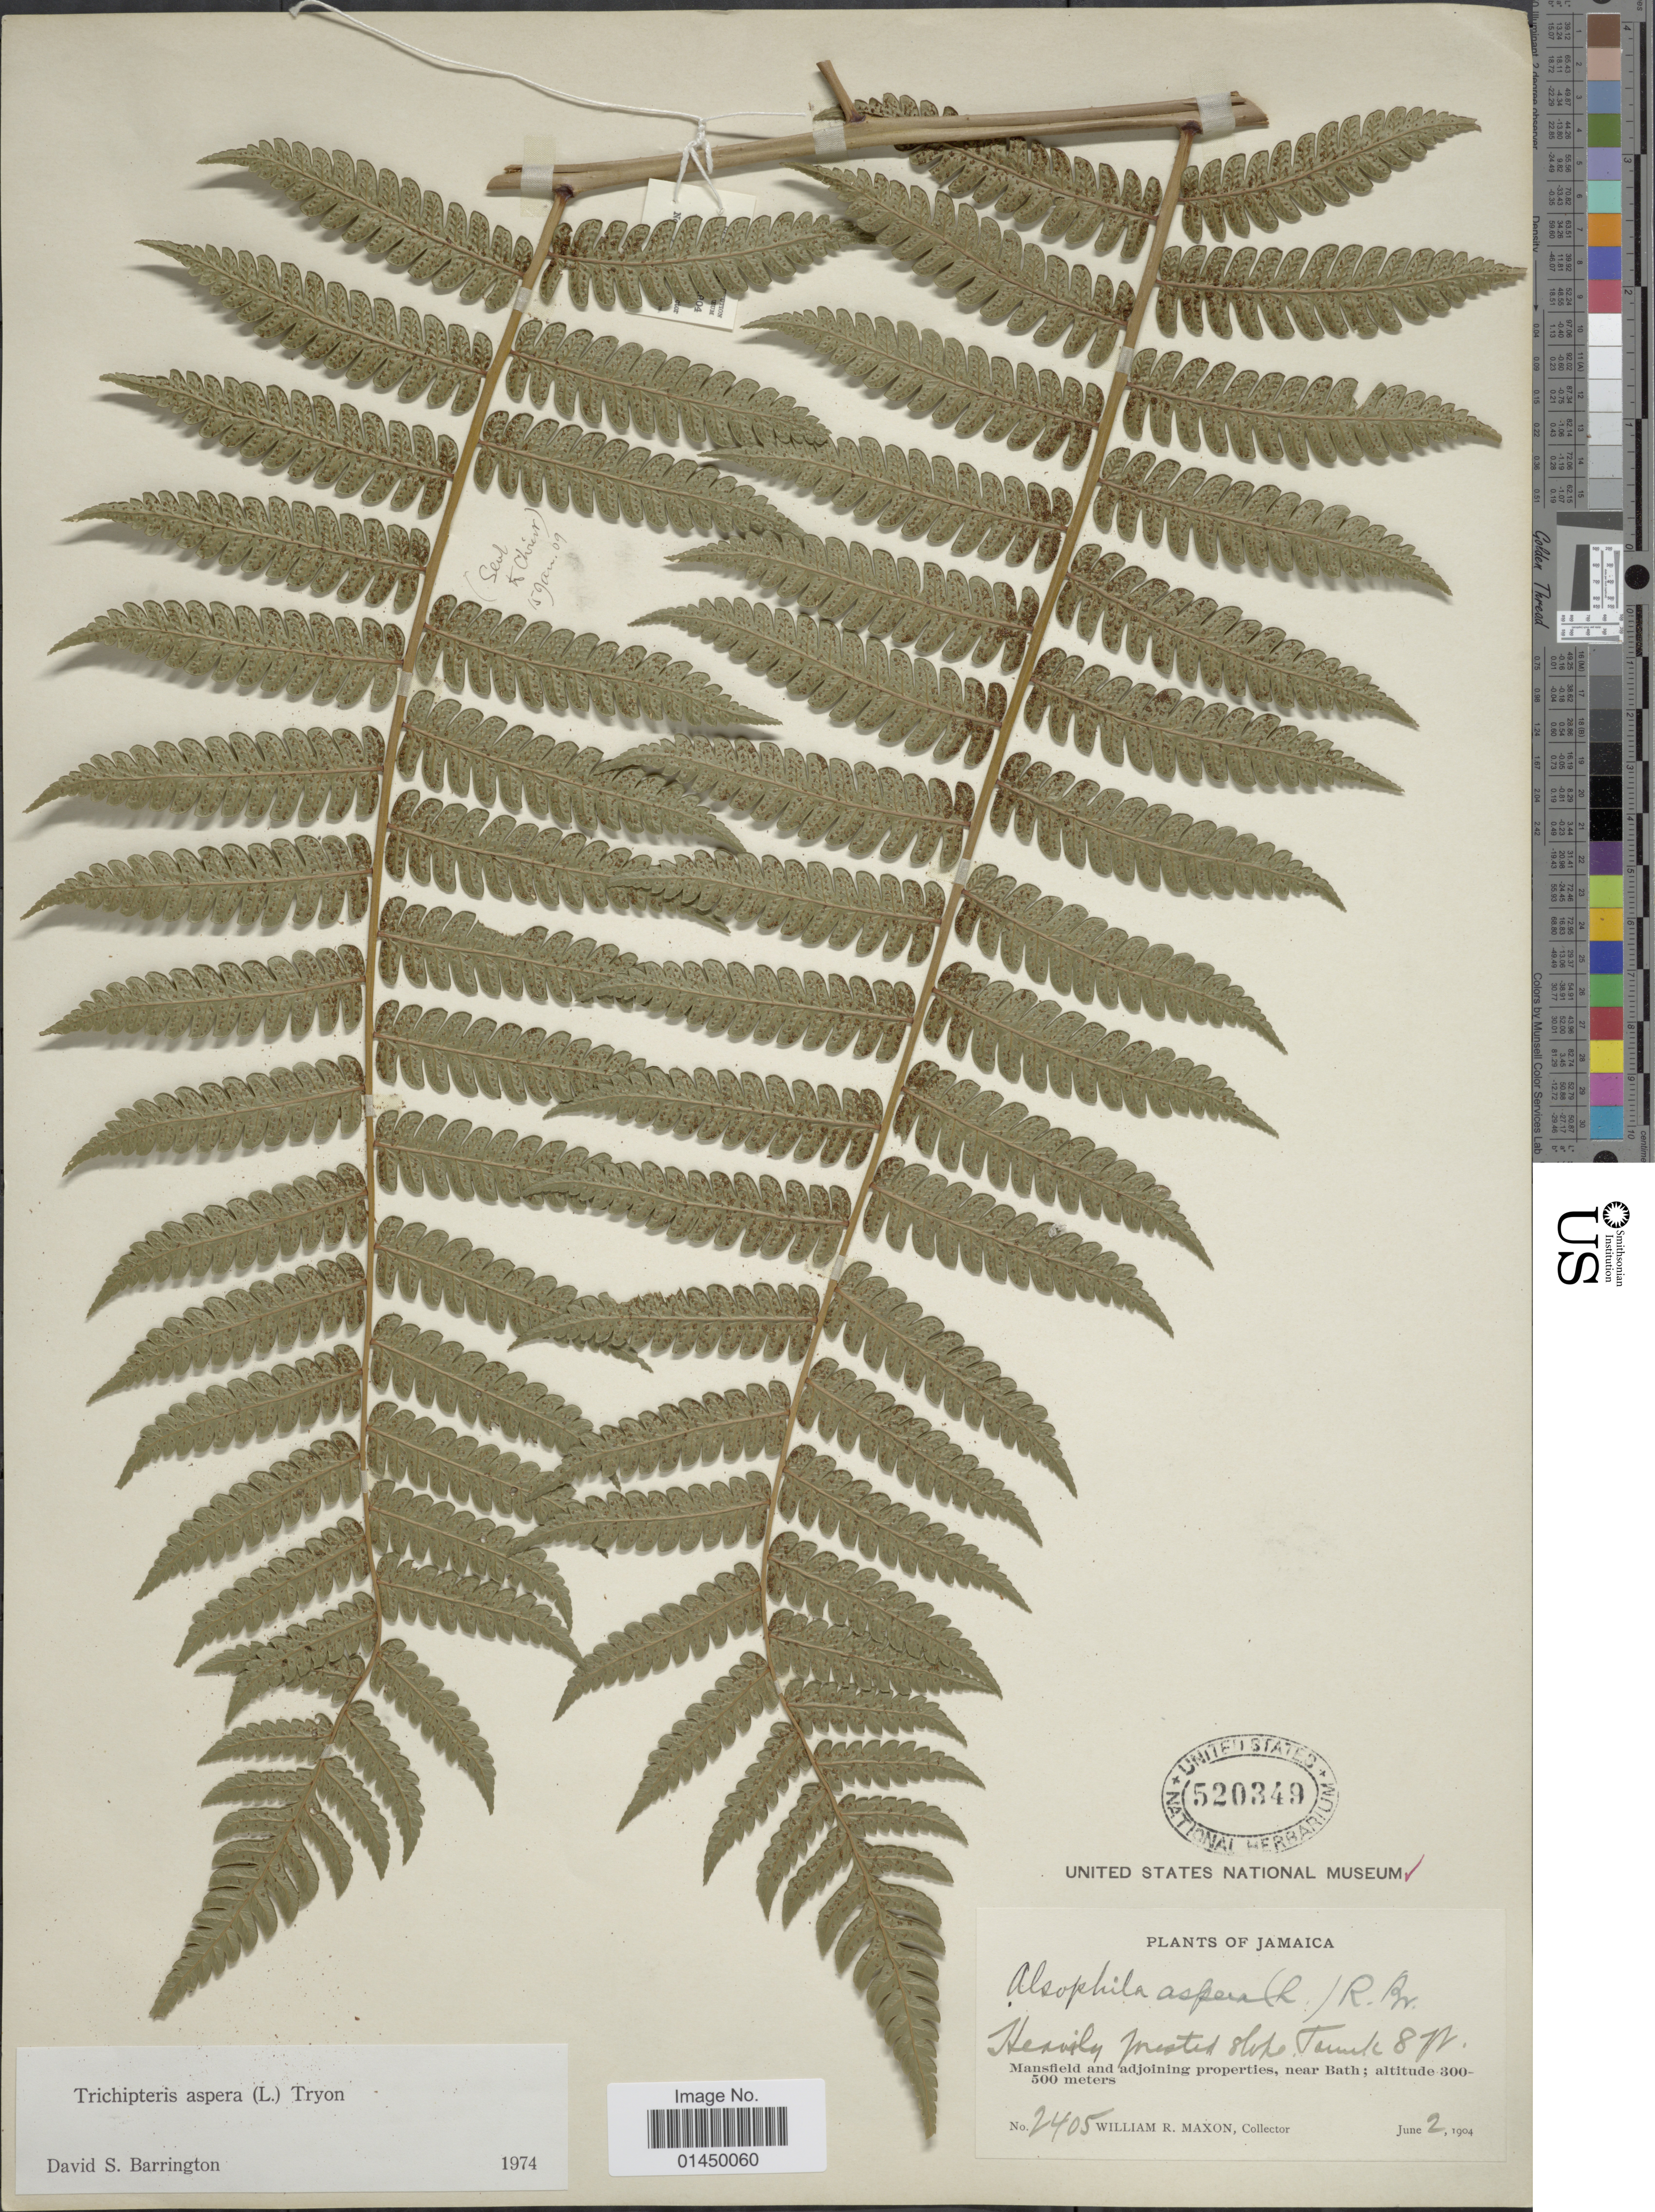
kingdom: Plantae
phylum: Tracheophyta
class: Polypodiopsida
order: Cyatheales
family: Cyatheaceae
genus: Cyathea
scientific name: Cyathea aspera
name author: (L.) Sw.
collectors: W. R. Maxon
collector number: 2405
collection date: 1904-06-02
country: Jamaica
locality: Mansfield and adjoining properties, near Bath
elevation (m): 300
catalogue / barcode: US 520349